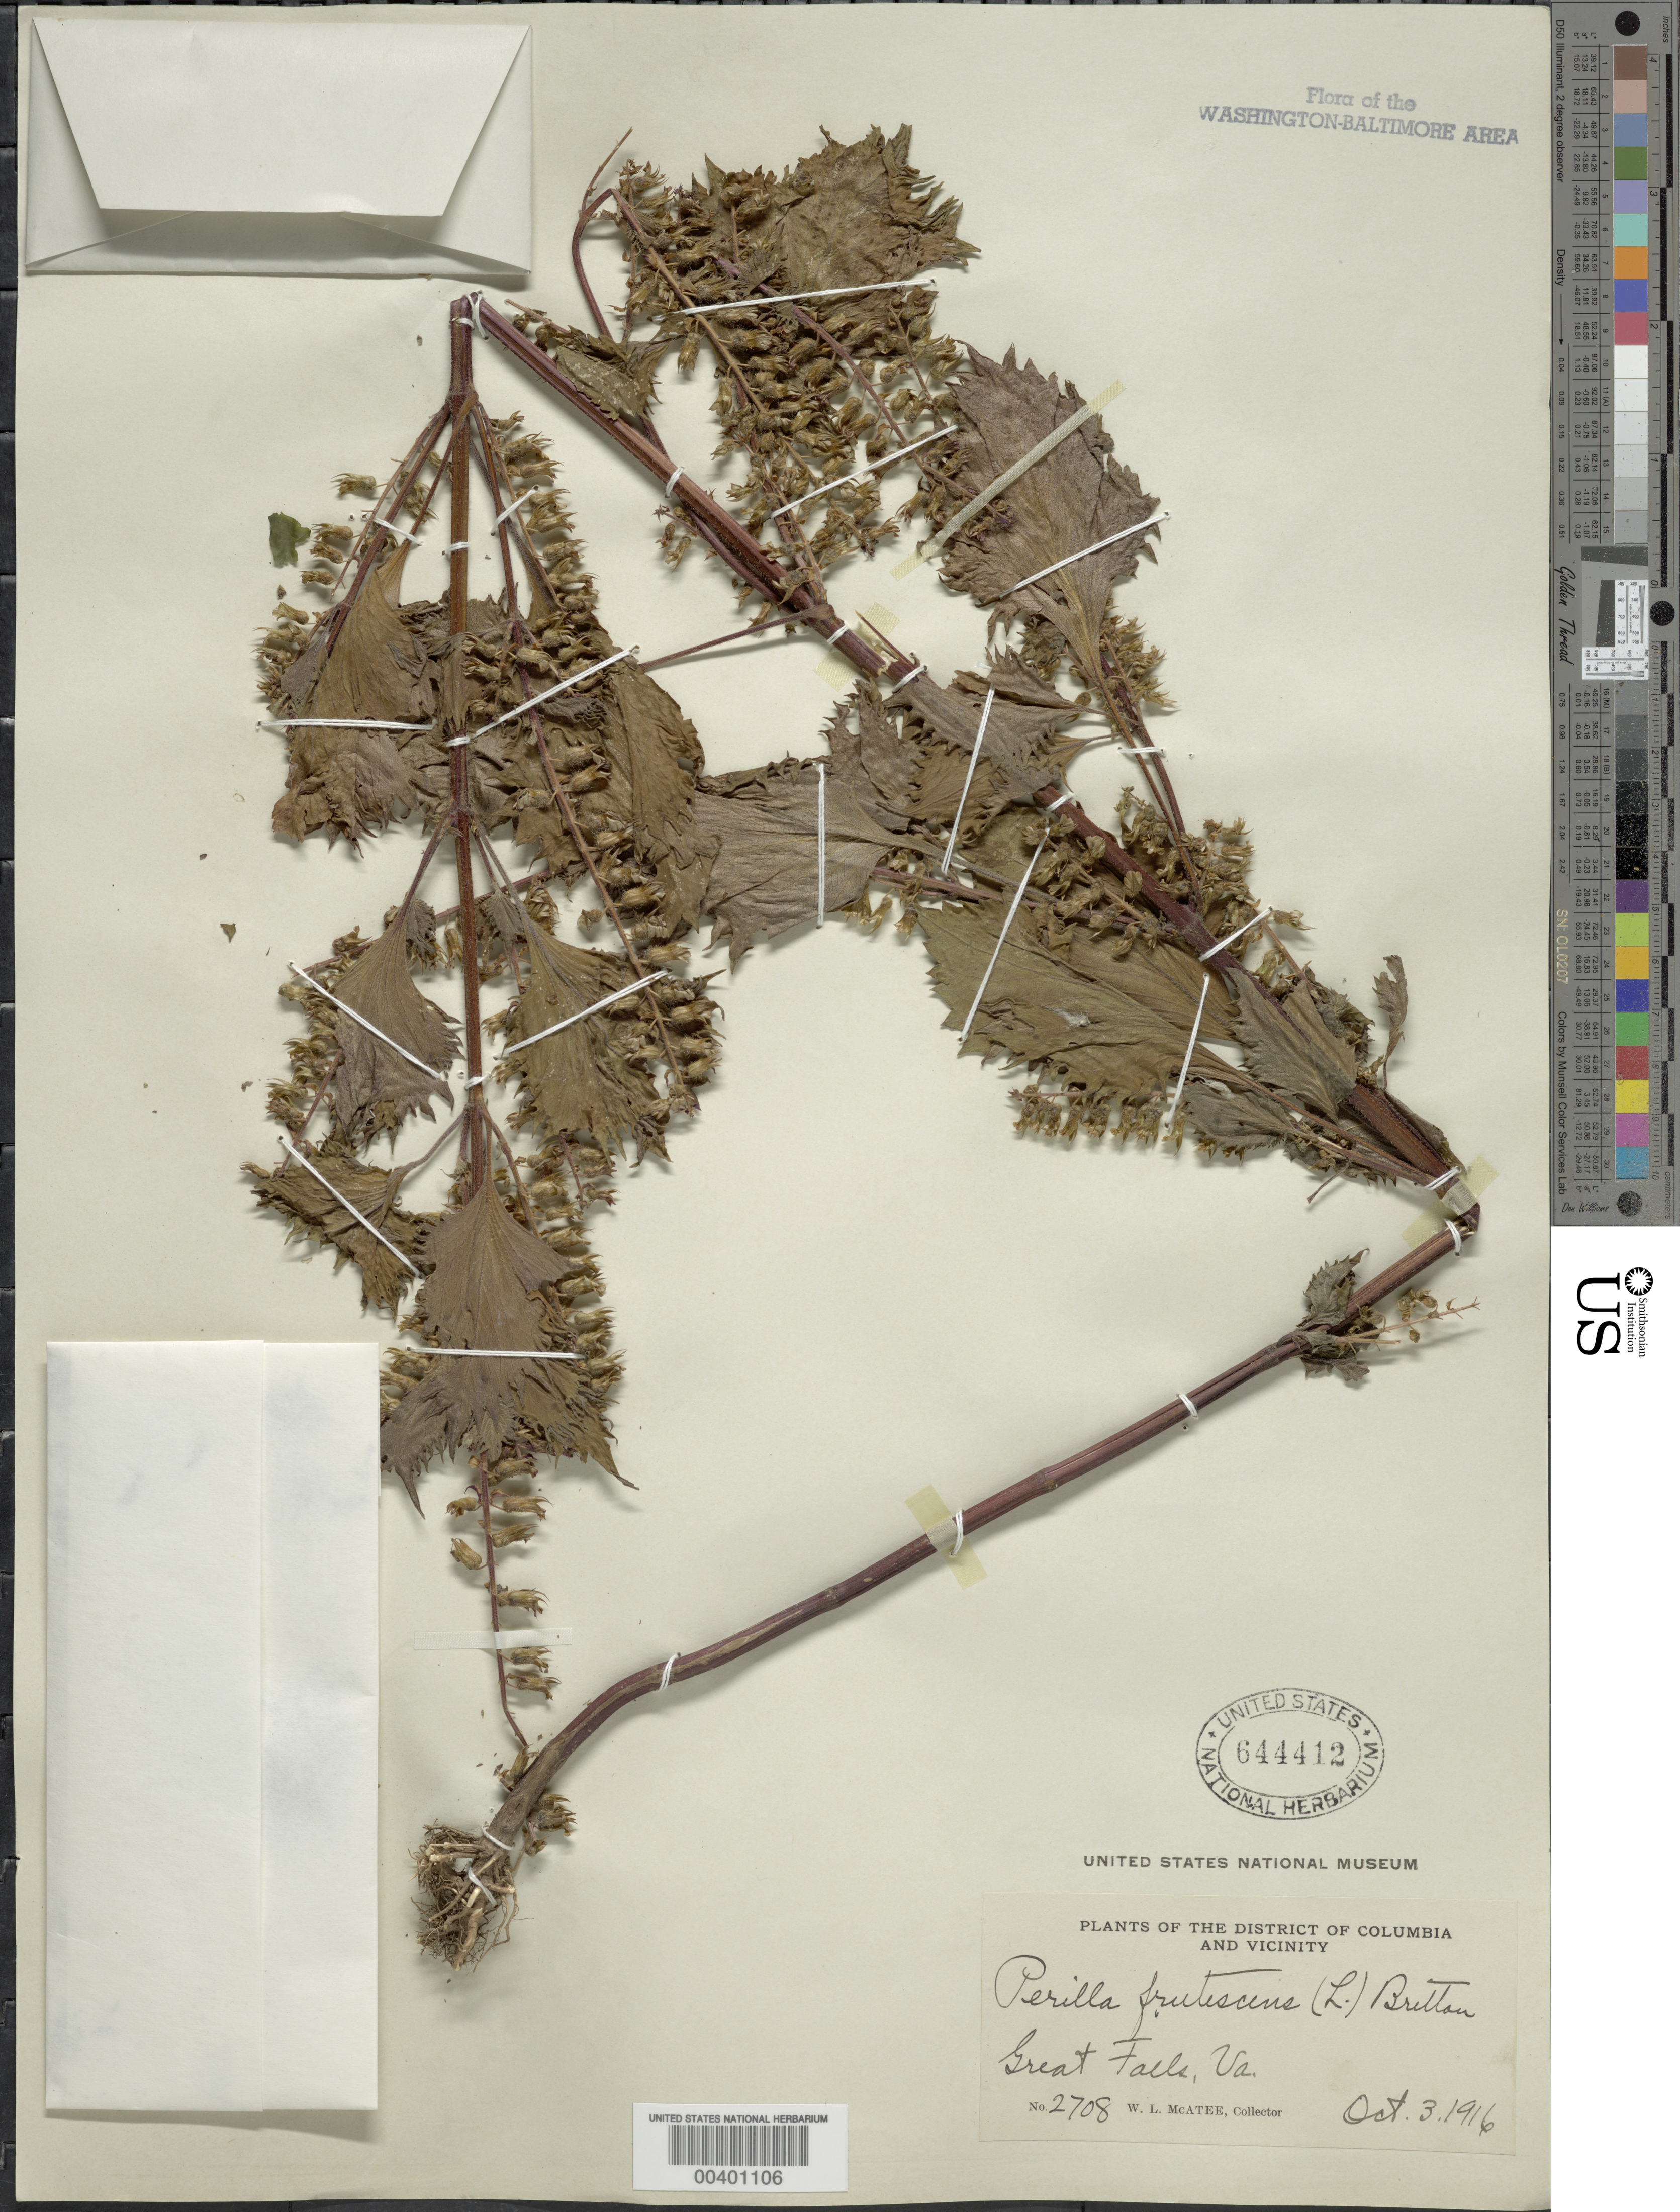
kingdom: Plantae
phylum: Tracheophyta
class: Magnoliopsida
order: Lamiales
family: Lamiaceae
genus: Perilla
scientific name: Perilla frutescens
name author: (L.) Britton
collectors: W. McAtee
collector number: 2708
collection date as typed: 03 Oct 1916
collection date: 1916-10-03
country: United States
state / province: Virginia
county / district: Fairfax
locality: Great Falls C. and O. Canal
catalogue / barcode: US 644412